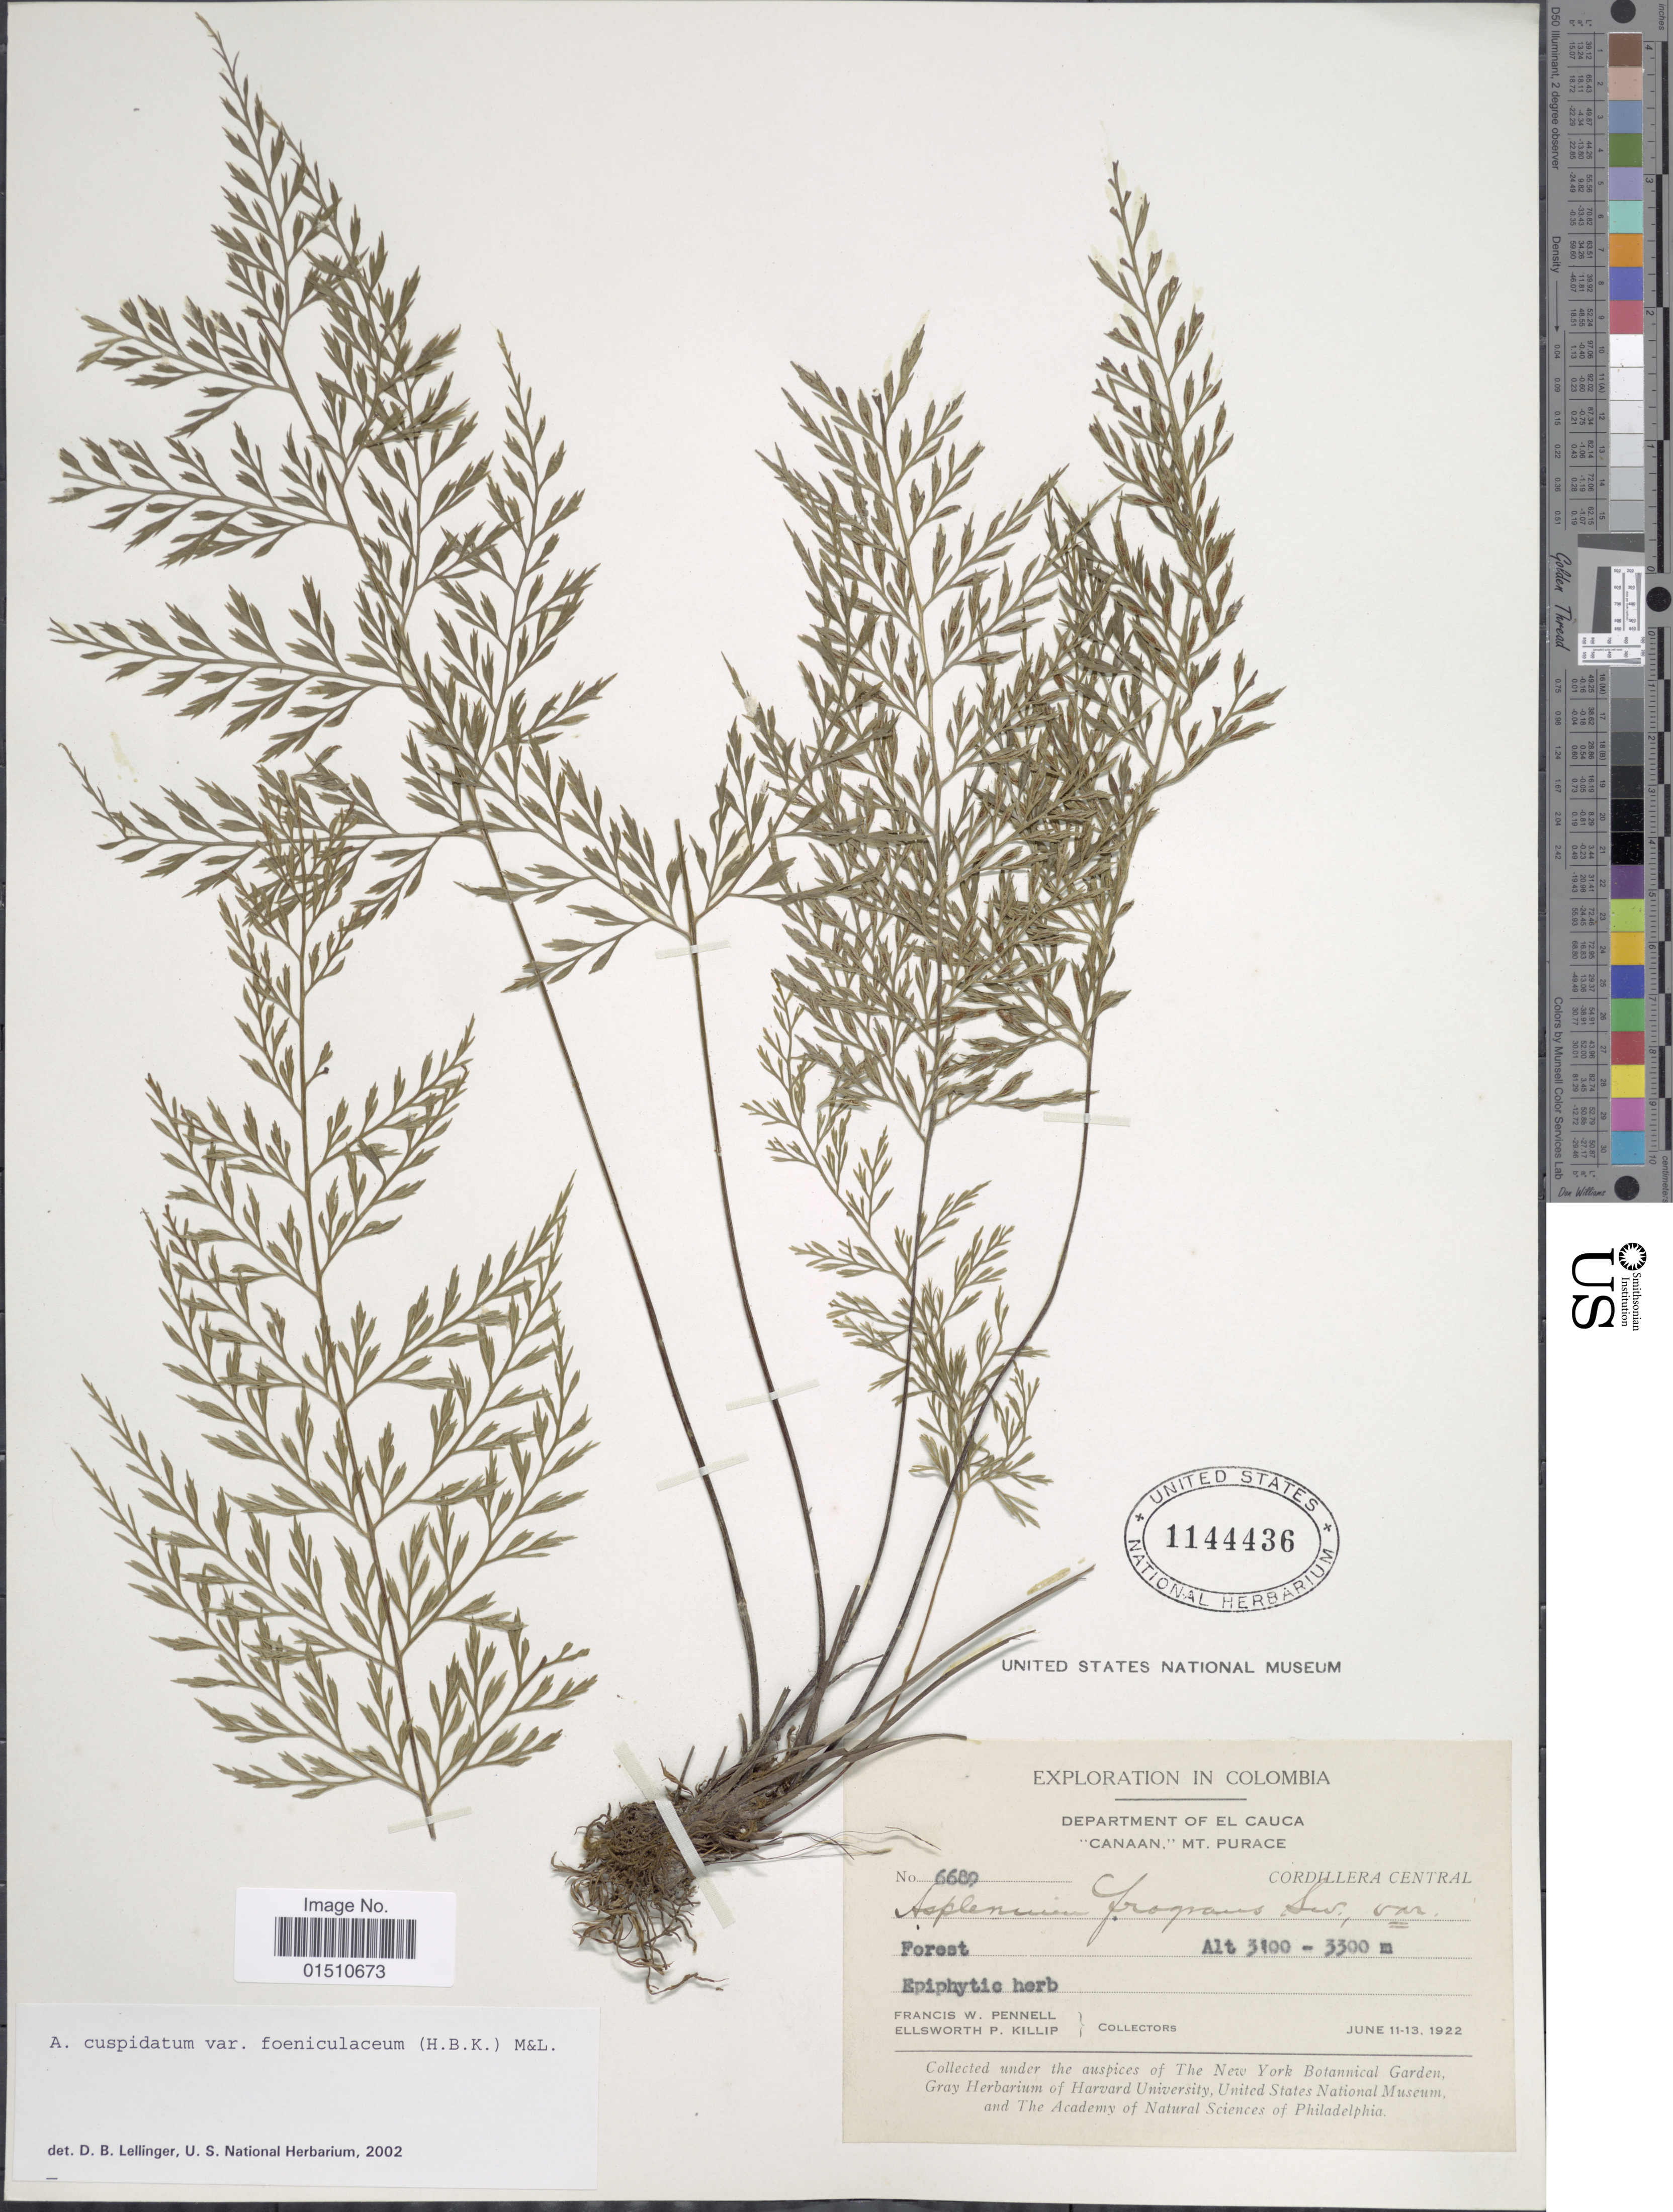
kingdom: Plantae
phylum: Tracheophyta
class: Polypodiopsida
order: Polypodiales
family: Aspleniaceae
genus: Asplenium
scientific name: Asplenium cuspidatum var. foeniculaceum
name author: (Kunth) C.V. Morton & Lellinger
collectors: F. W. Pennell & E. P. Killip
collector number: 6689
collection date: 1922-06-11/1922-06-13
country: Colombia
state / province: Cauca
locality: Colombia, Department of El Cauca "Canaan," Mt. Purace, Cordillera Central.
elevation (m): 3100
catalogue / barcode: US 1144436